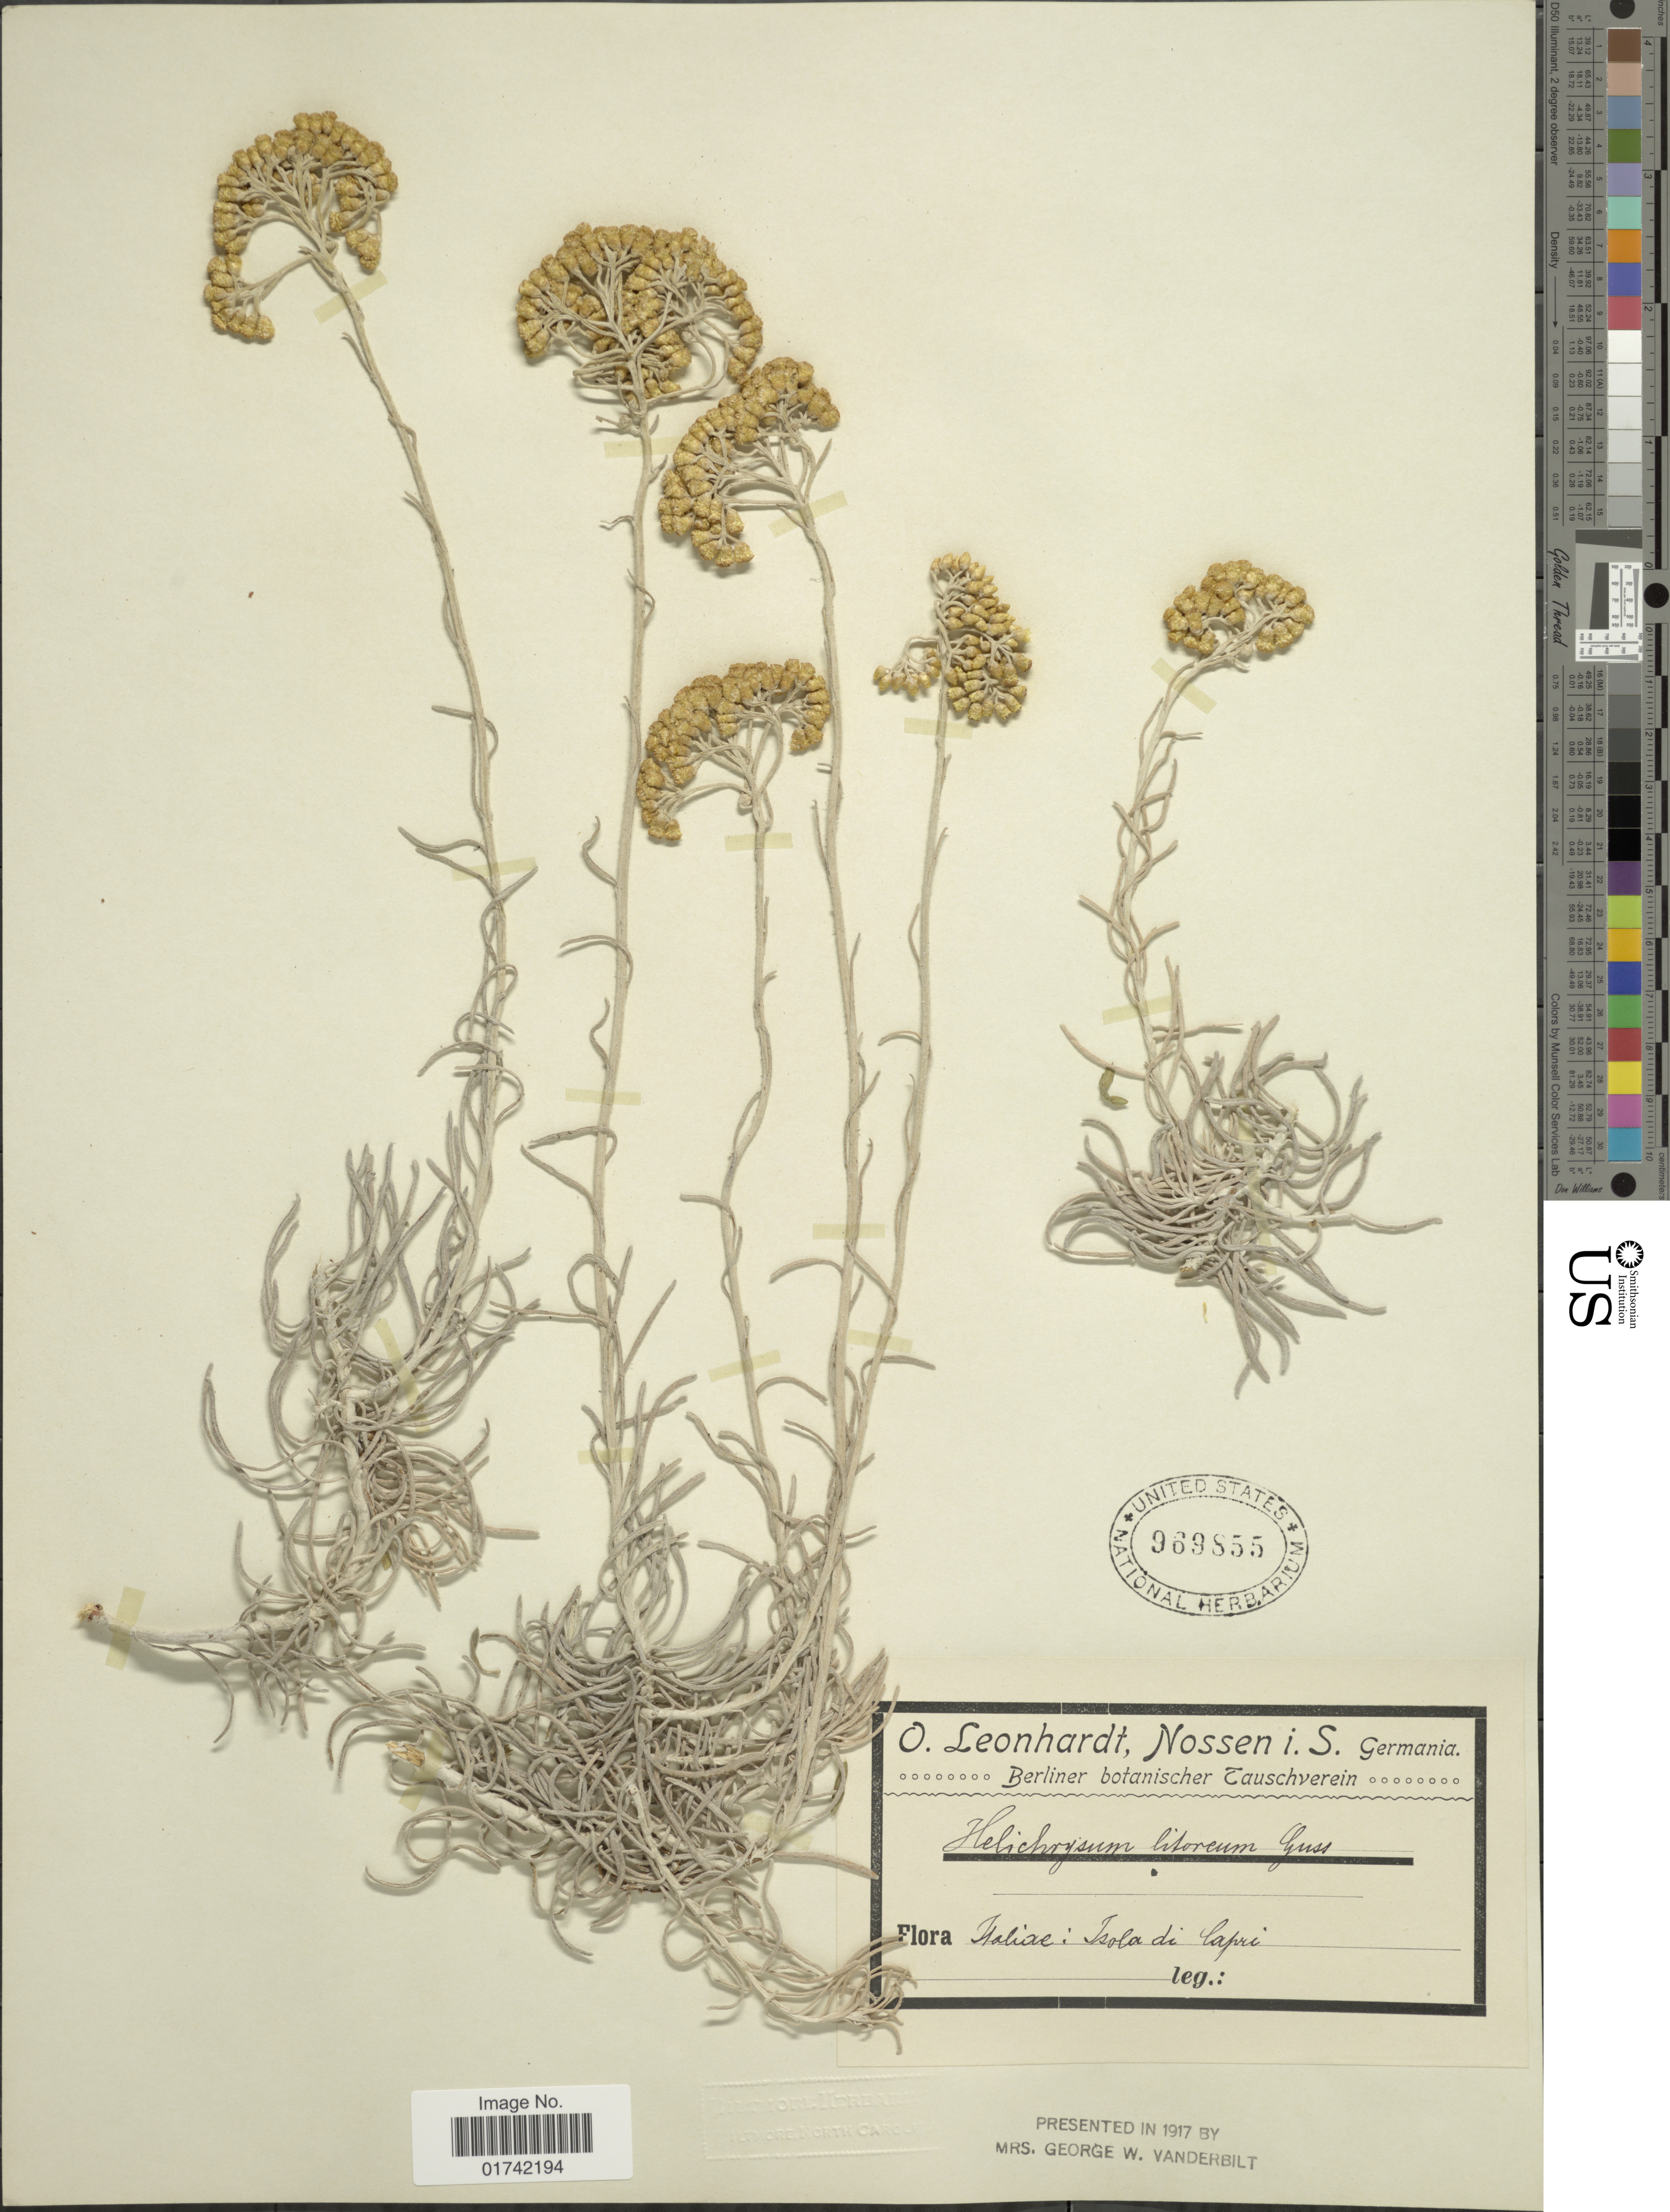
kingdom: Plantae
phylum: Tracheophyta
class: Magnoliopsida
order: Asterales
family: Asteraceae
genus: Helichrysum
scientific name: Helichrysum litoreum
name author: Gussone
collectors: O. Leonhardt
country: Italy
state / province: Campania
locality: Isoluxe: Isola di lapri [interpreted]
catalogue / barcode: US 969855